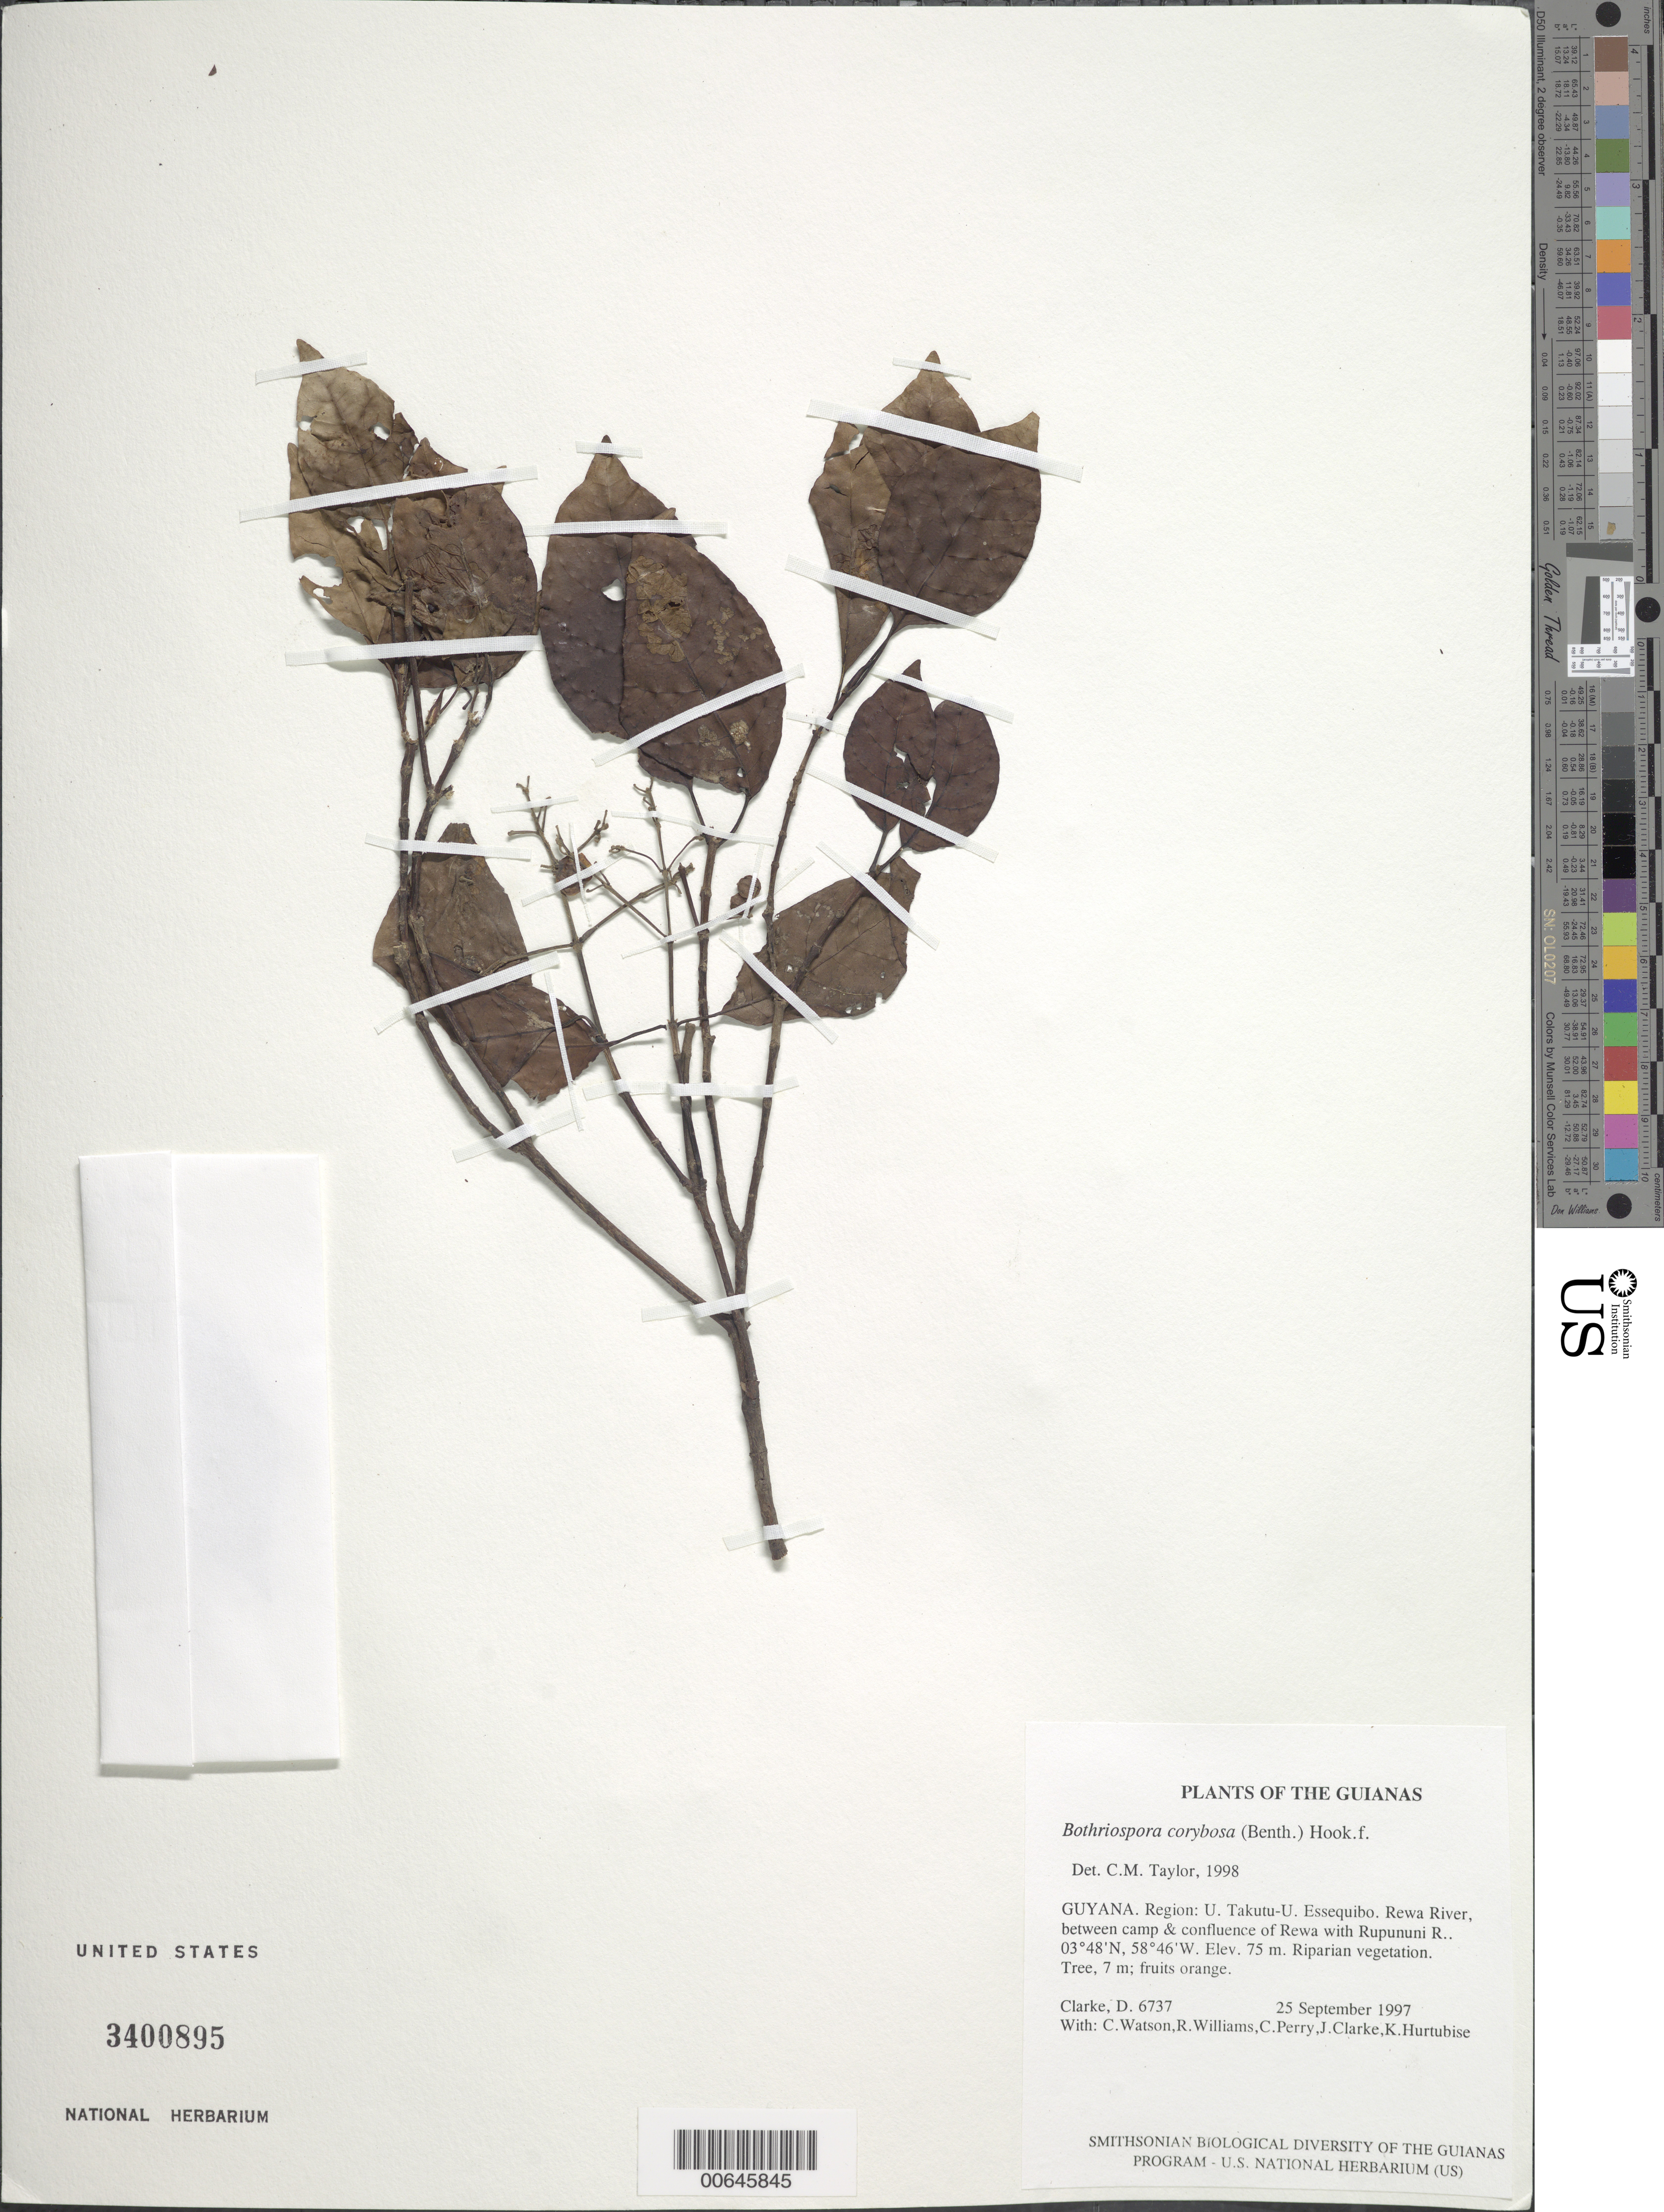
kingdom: Plantae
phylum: Tracheophyta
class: Magnoliopsida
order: Gentianales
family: Rubiaceae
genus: Bothriospora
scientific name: Bothriospora corymbosa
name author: (Benth.) Hook. f.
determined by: Taylor, Charlotte M.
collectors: H. D. Clarke, C. Watson, R. Williams, C. Perry, J. Clarke & K. Hurtubise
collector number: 6737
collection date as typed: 25 September 1997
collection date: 1997-09-25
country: Guyana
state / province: U. Takutu-U. Essequibo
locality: Rewa River, between camp & confluence of Rewa with Rupununi R.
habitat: Riparian vegetation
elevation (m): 75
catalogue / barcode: US 3400895